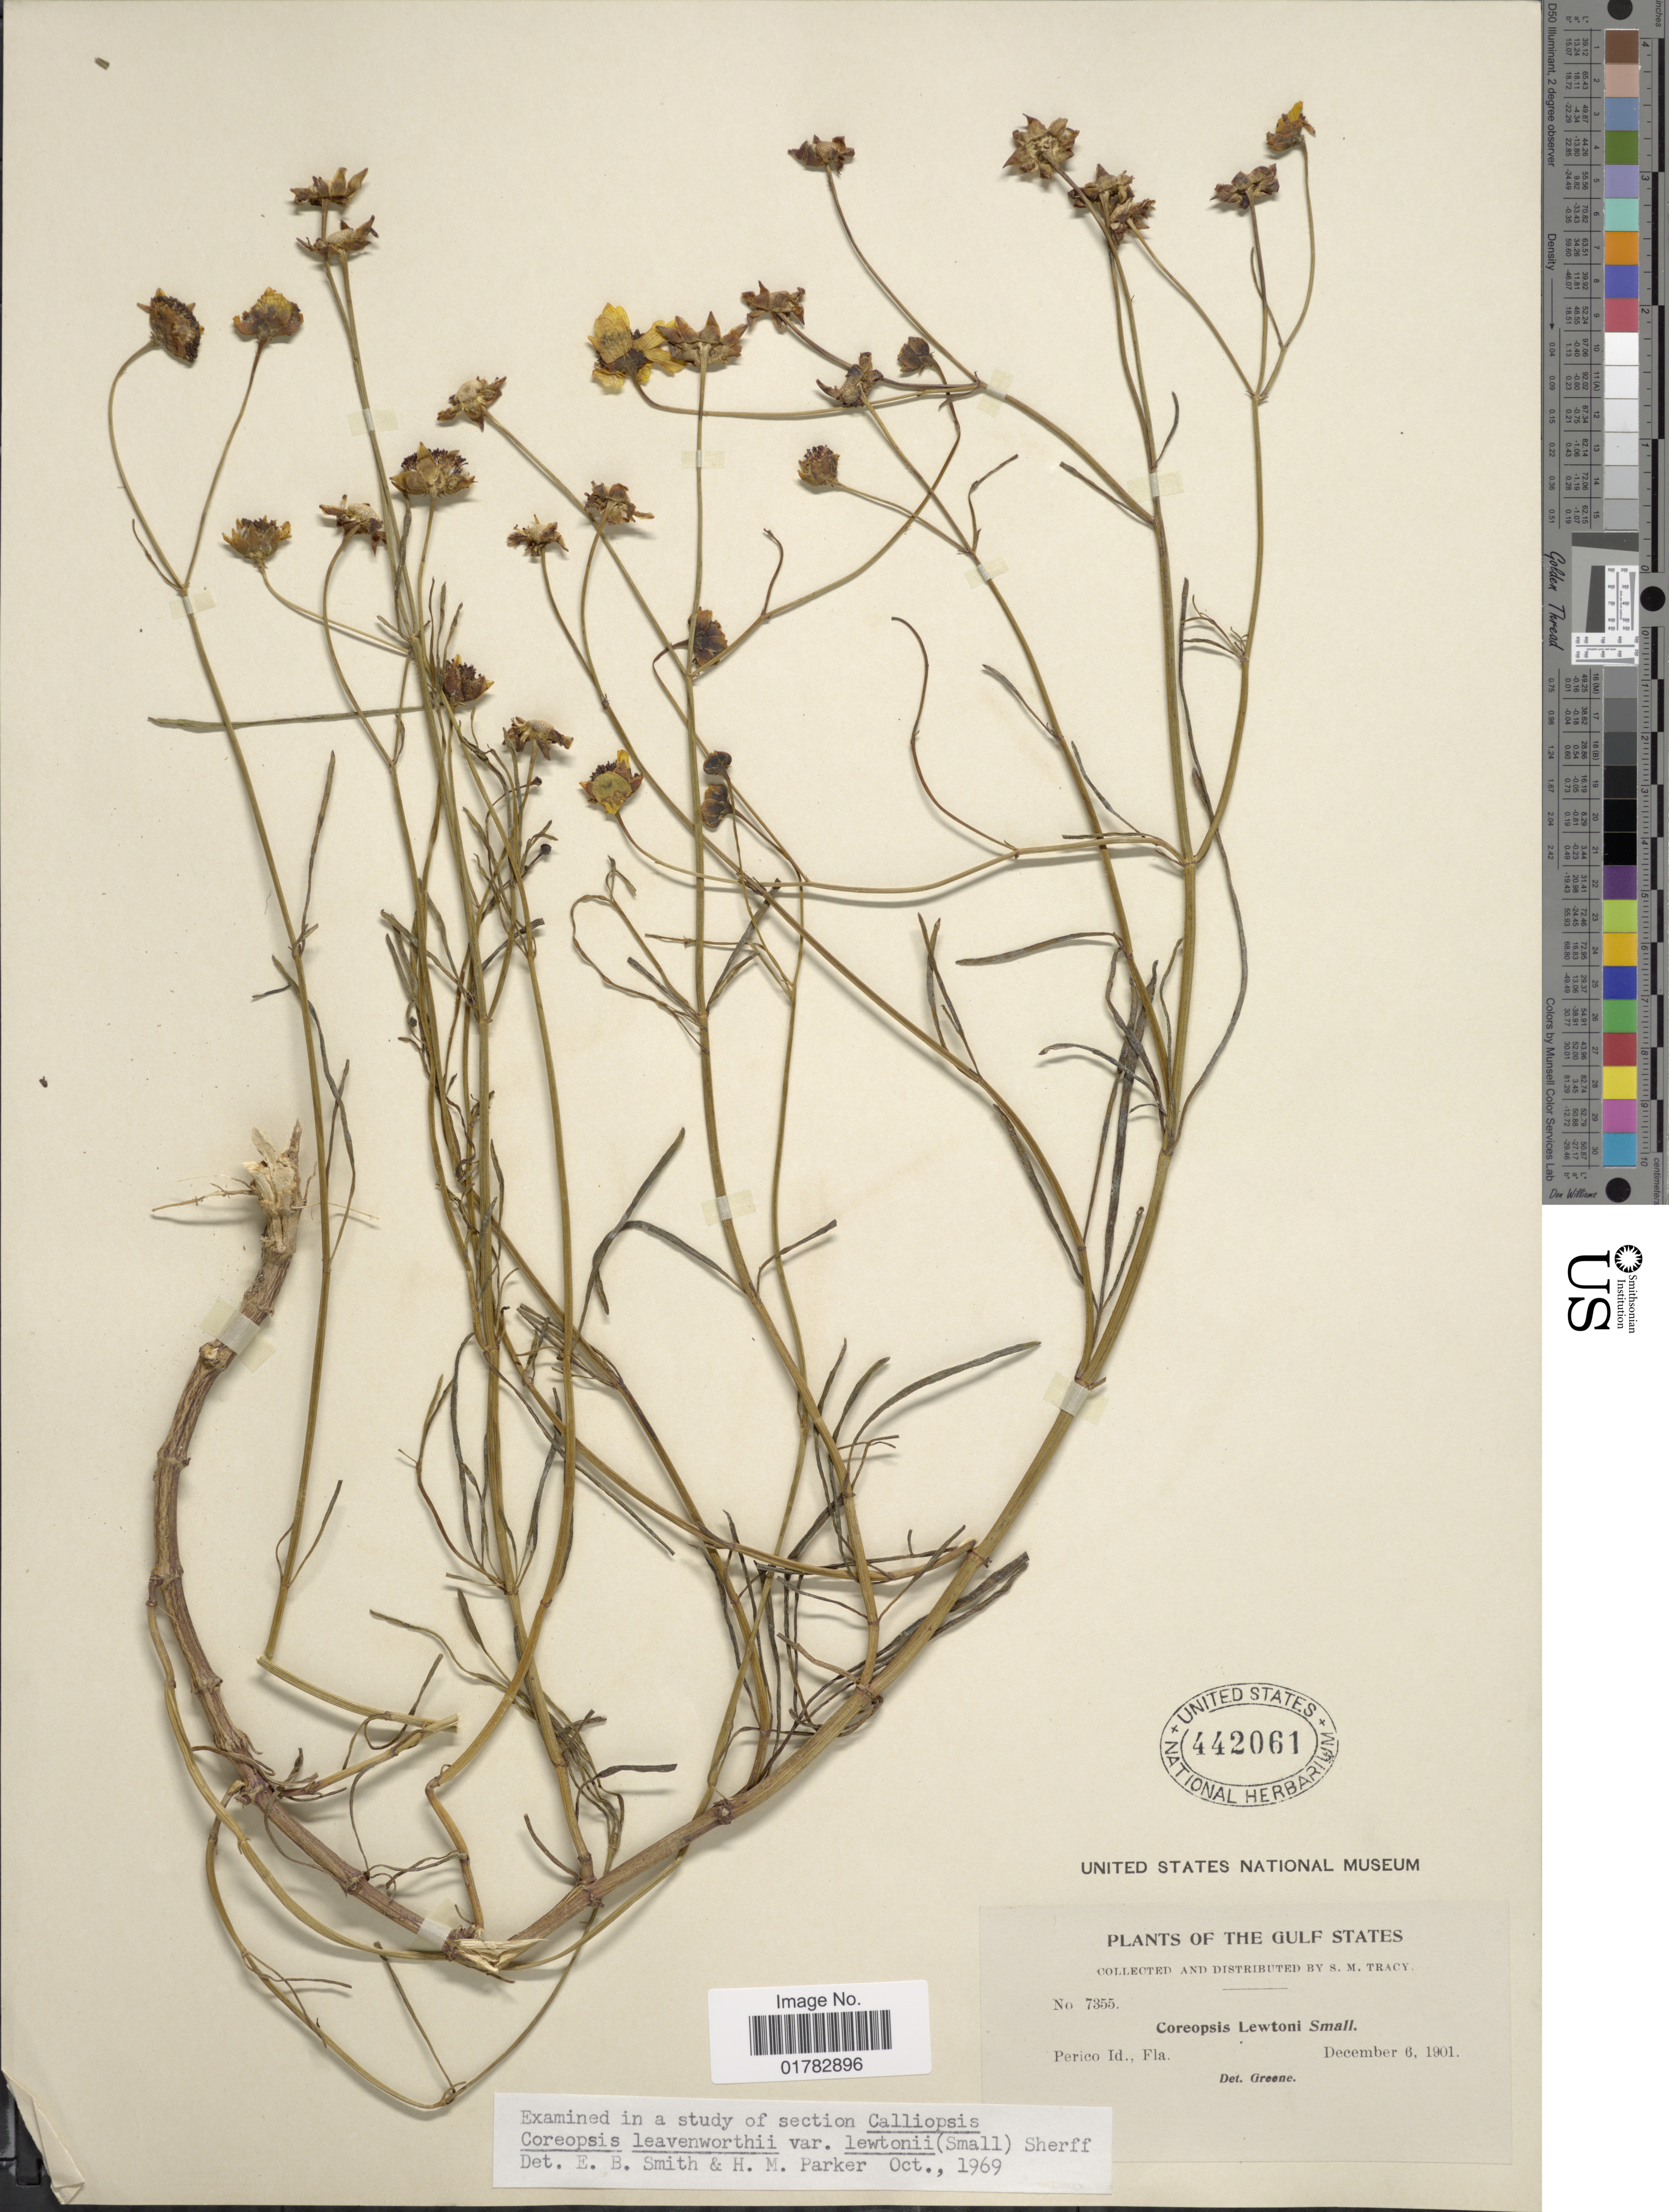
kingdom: Plantae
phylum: Tracheophyta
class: Magnoliopsida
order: Asterales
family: Asteraceae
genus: Coreopsis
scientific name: Coreopsis leavenworthii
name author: Torr. & A. Gray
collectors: S. M. Tracy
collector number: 7355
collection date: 1901-12-06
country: United States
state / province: Florida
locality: Gulf States, Peric Id.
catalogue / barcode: US 442061